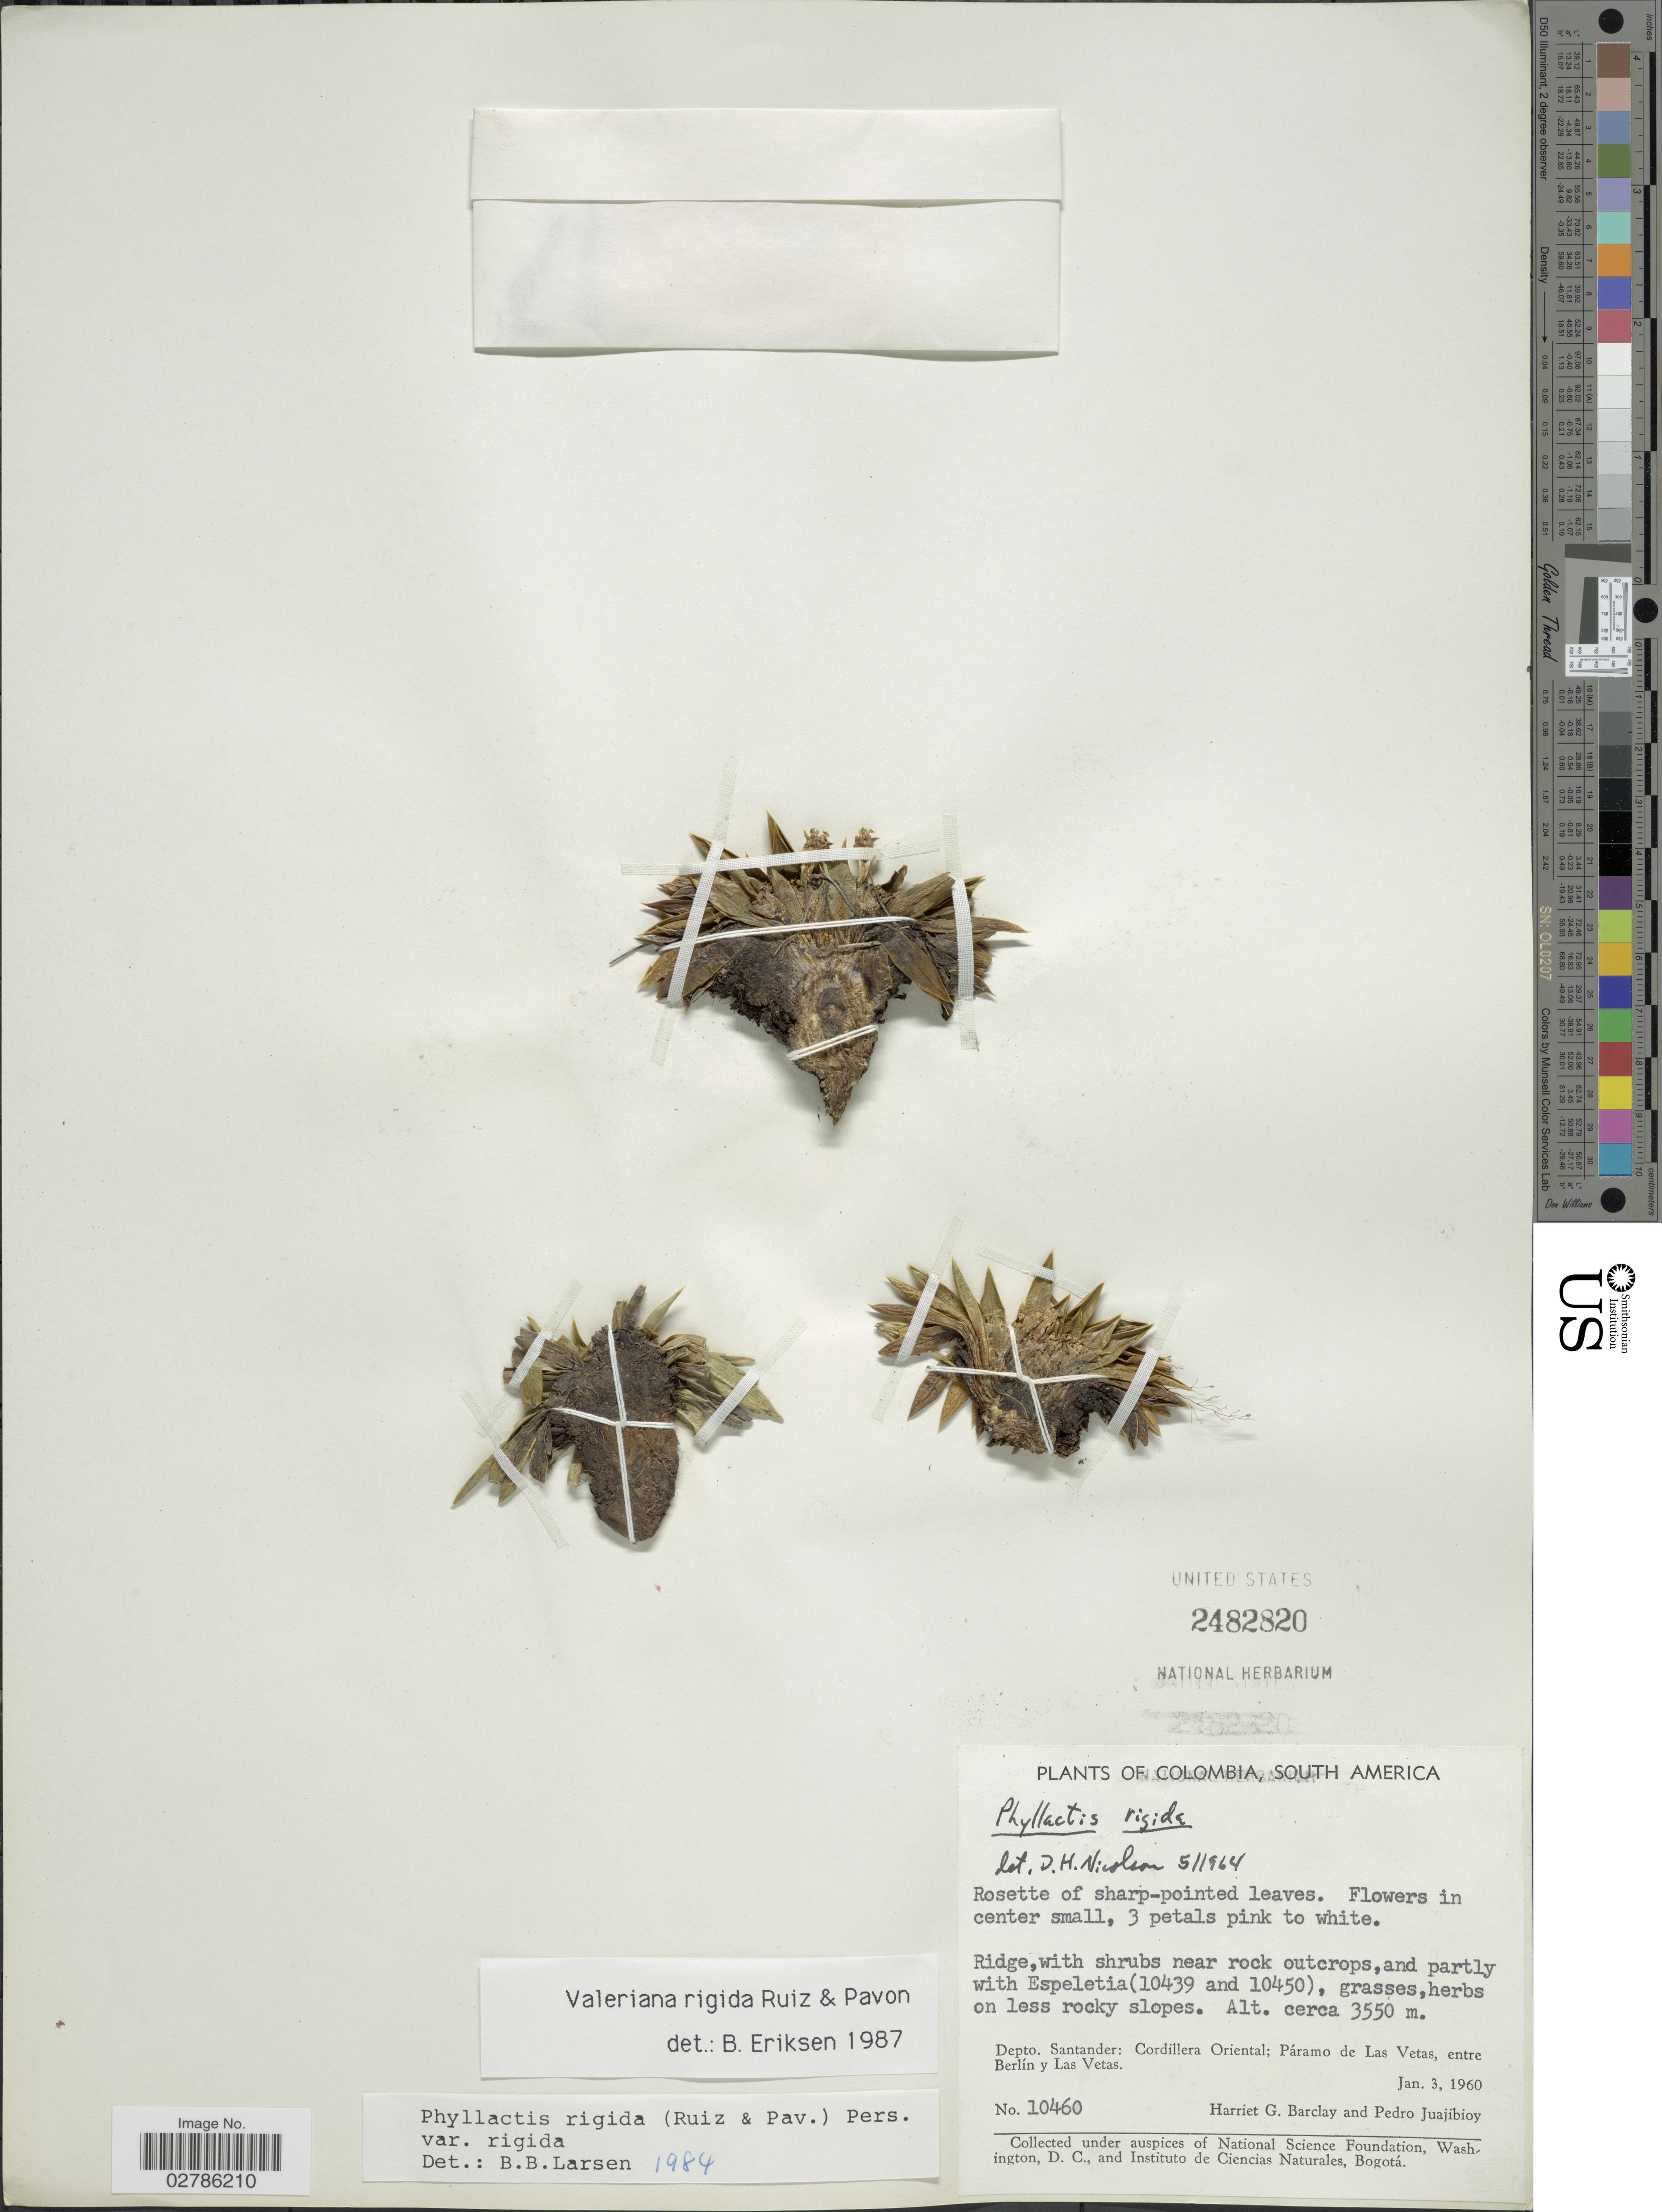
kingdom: Plantae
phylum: Tracheophyta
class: Magnoliopsida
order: Dipsacales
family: Caprifoliaceae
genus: Phyllactis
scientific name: Phyllactis rigida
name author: (Ruiz & Pav.) Pers.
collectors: H. G. Barclay & P. Juajibioy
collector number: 10460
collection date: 1960-01-03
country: Colombia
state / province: Santander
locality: Depto. Santander, Cordillera Oriental, Páramo de Las Vetas, entre Berlín y Las Vetas.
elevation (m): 3550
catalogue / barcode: US 2482820